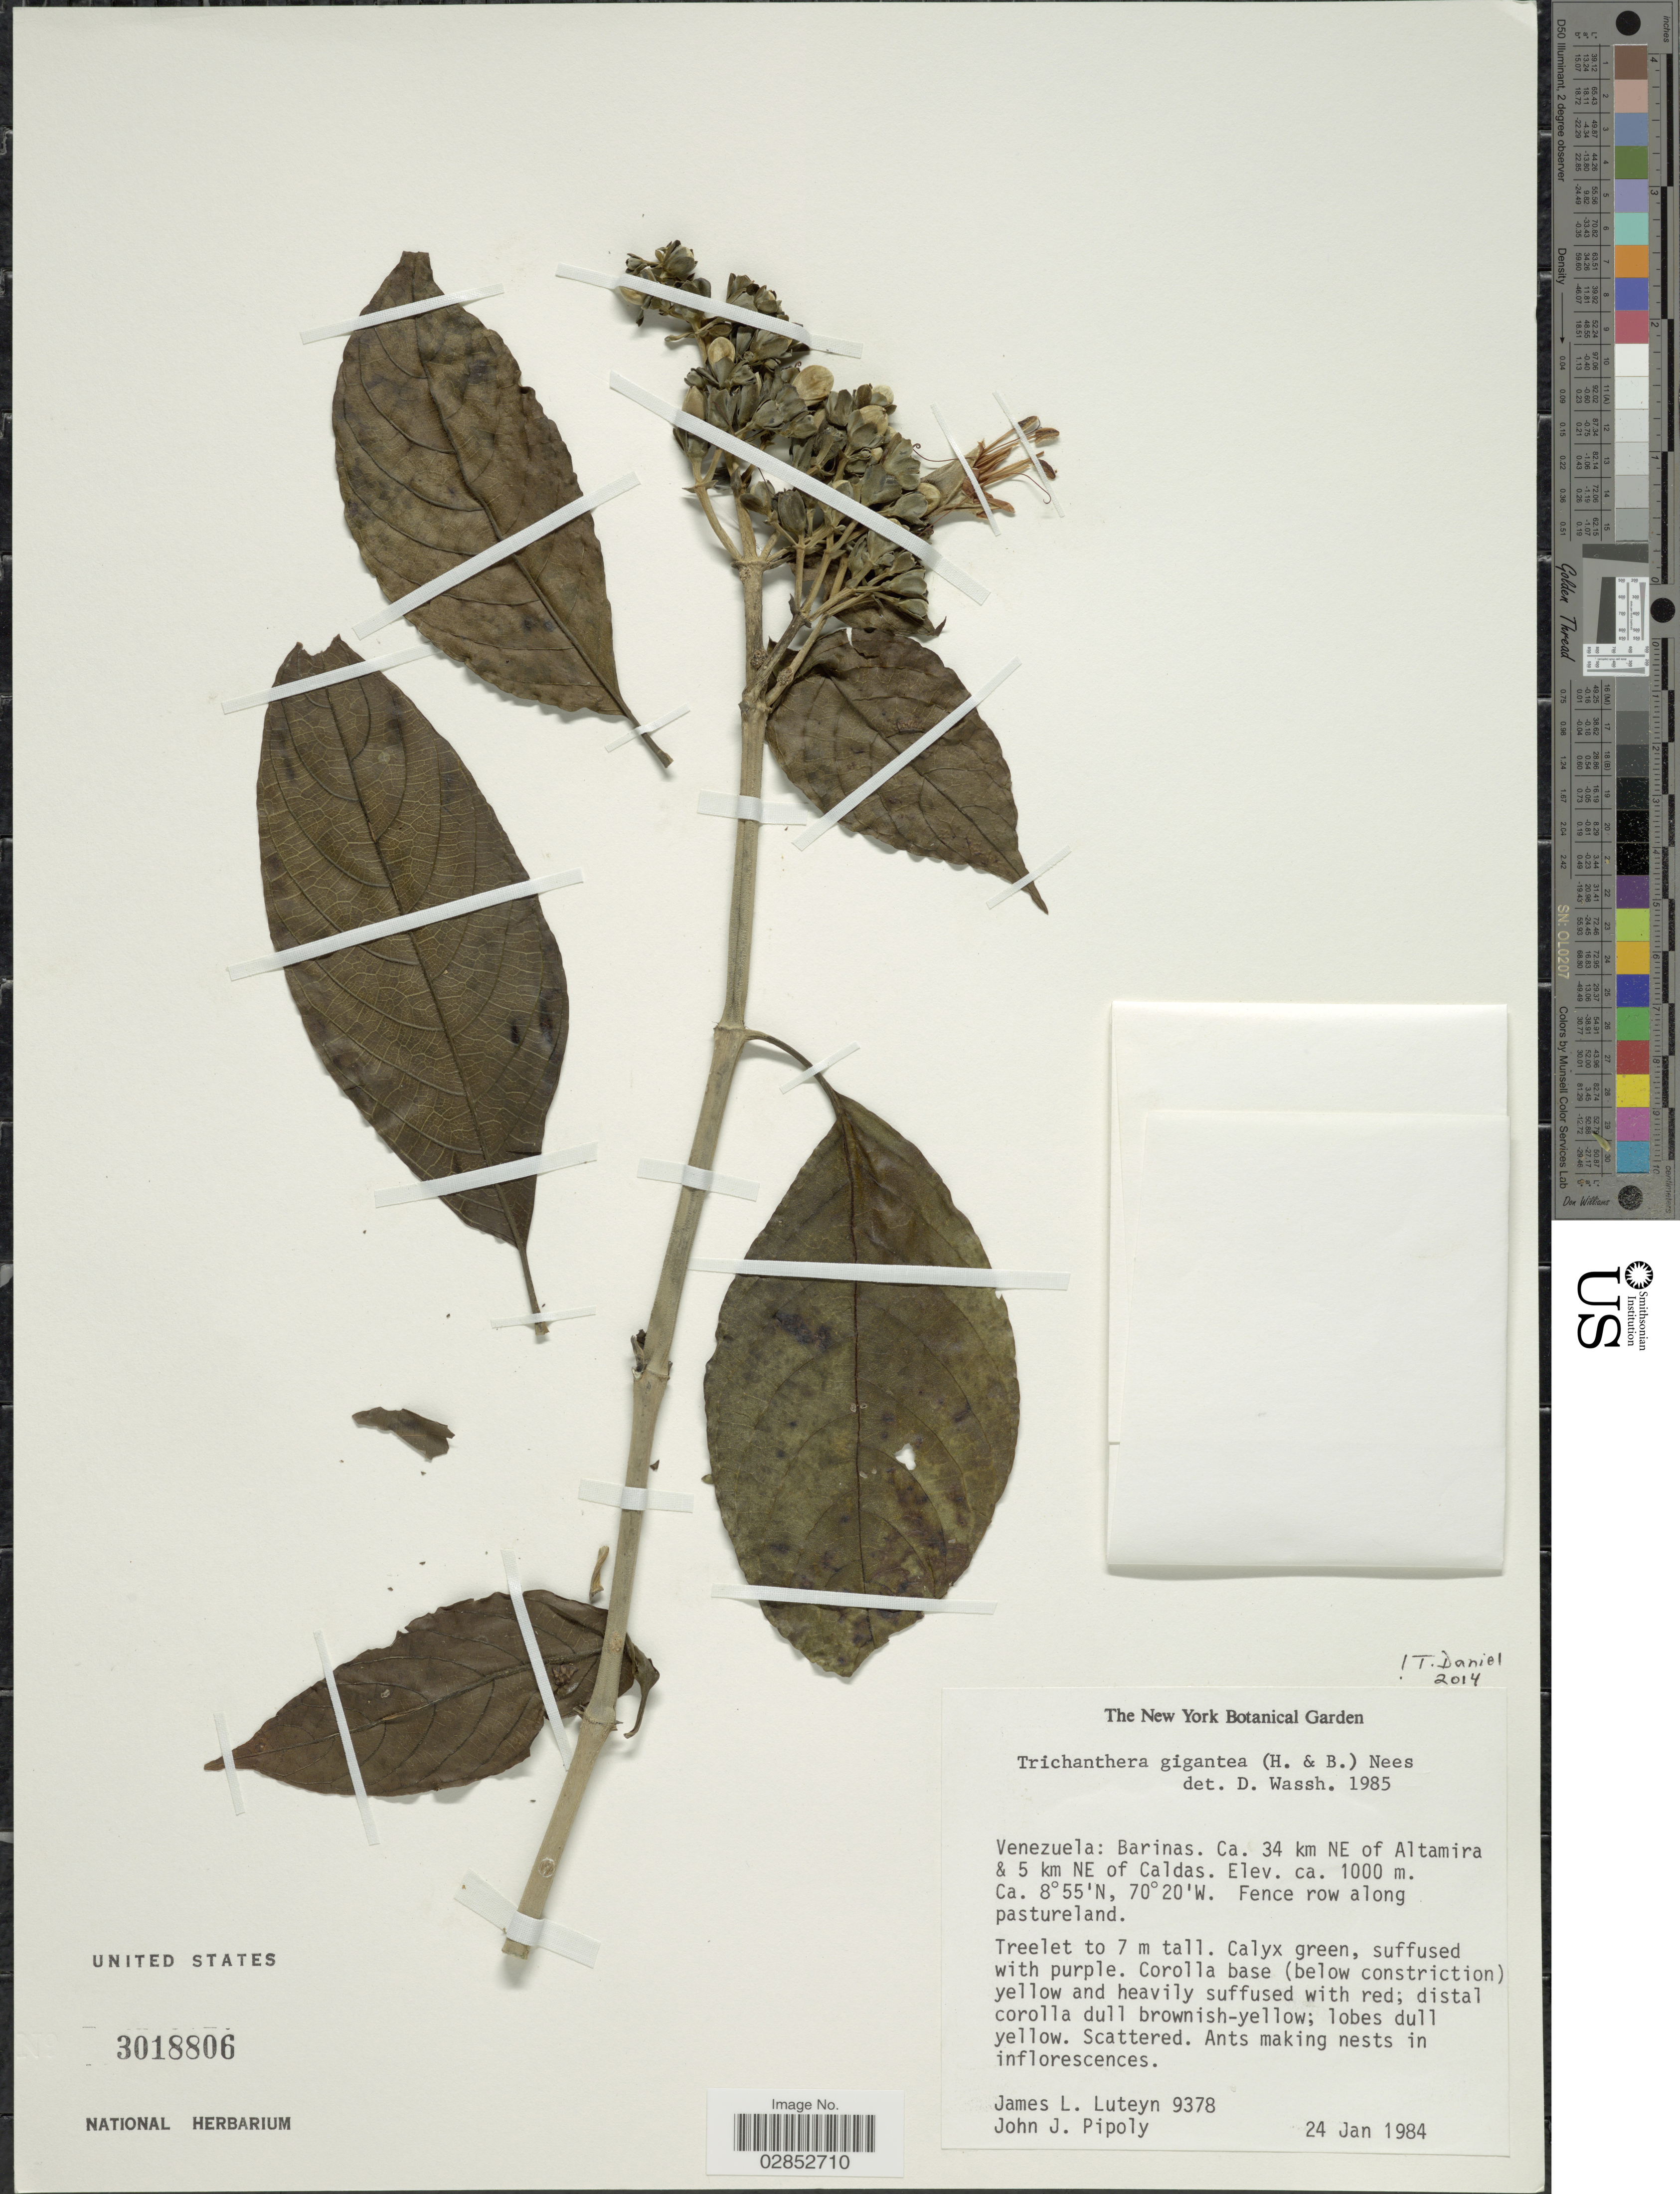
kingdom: Plantae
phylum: Tracheophyta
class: Magnoliopsida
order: Lamiales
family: Acanthaceae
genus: Trichanthera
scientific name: Trichanthera gigantea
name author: (Bonpl.) Nees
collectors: J. L. Luteyn & J. J. Pipoly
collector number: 9378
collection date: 1984-01-24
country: Venezuela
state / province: Barinas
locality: Ca. 34 km NE of Altamira & 5 km NE of Caldas.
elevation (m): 1000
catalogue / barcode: US 3018806